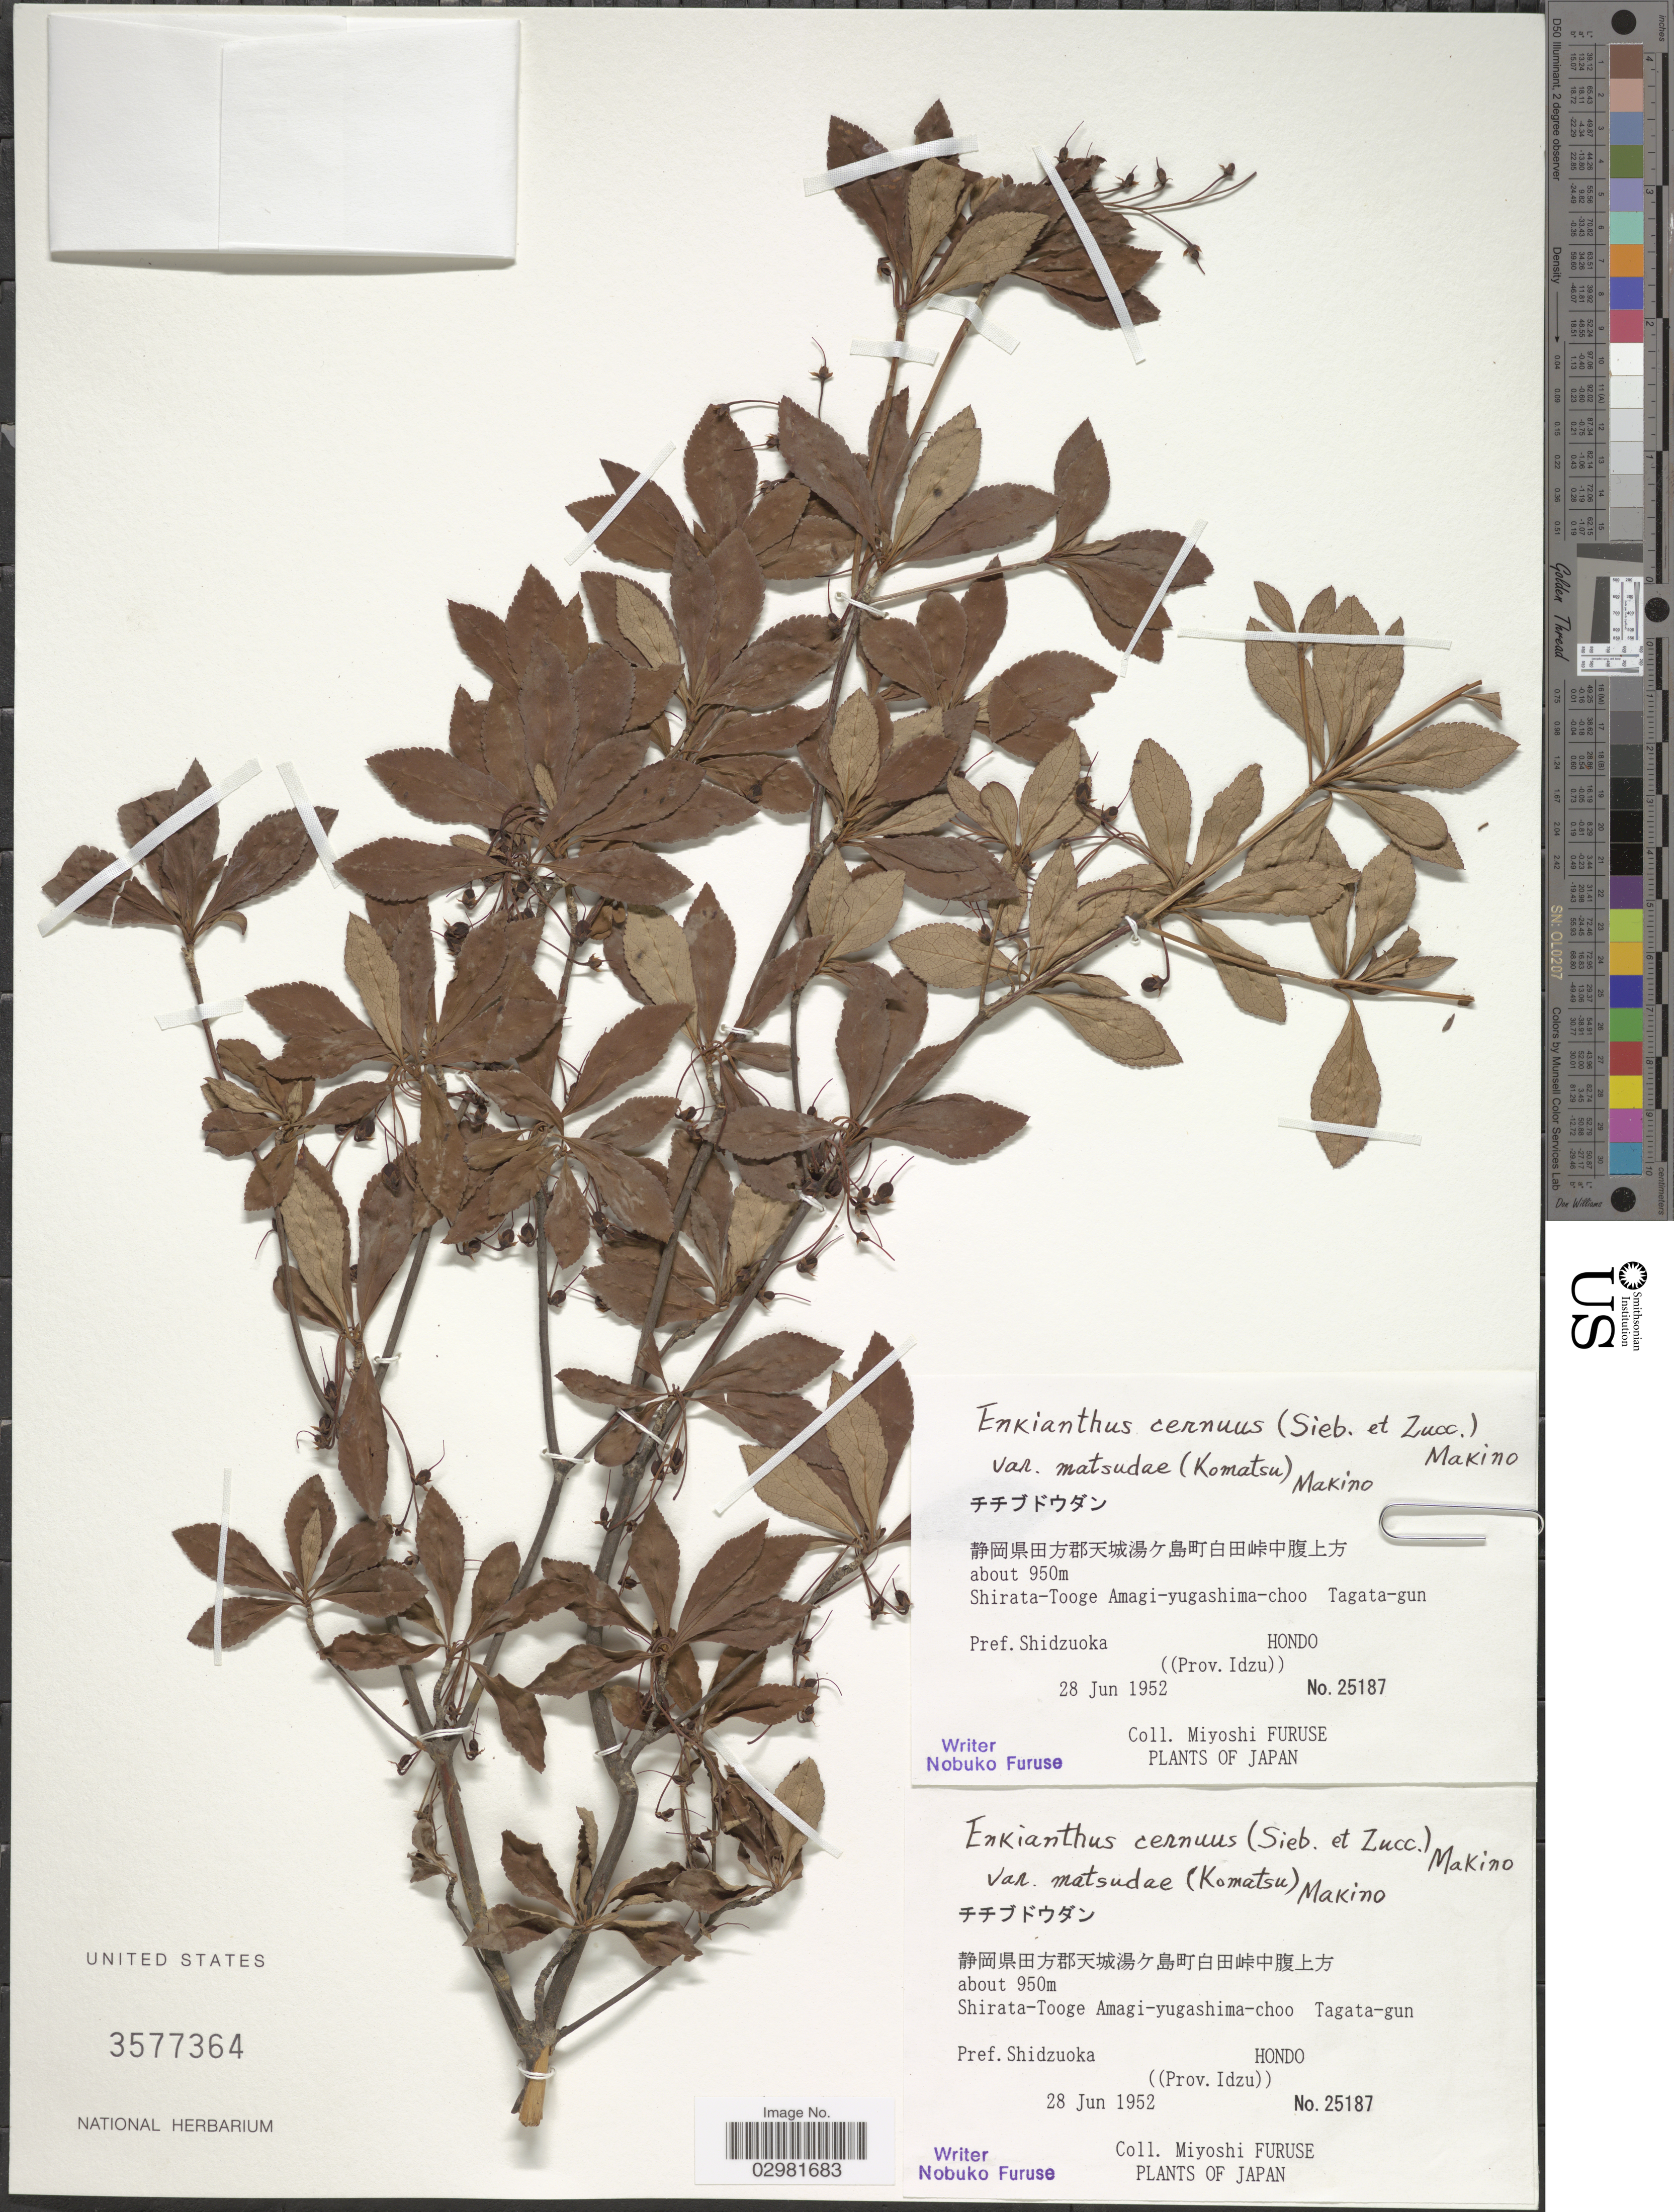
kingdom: Plantae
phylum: Tracheophyta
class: Magnoliopsida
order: Ericales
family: Ericaceae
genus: Enkianthus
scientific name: Enkianthus cernuus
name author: (Siebold & Zucc.) Benth. & Hook. f. ex Makino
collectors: M. Furuse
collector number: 25187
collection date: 1952-06-28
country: Japan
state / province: Sizuoka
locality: Shirara-Tooge, Amagi-yugashima-choo, Tagata-gun. Pref. Shidzuoka, ((Hondo, Prov. Idzu)).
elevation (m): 950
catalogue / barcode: US 3577364